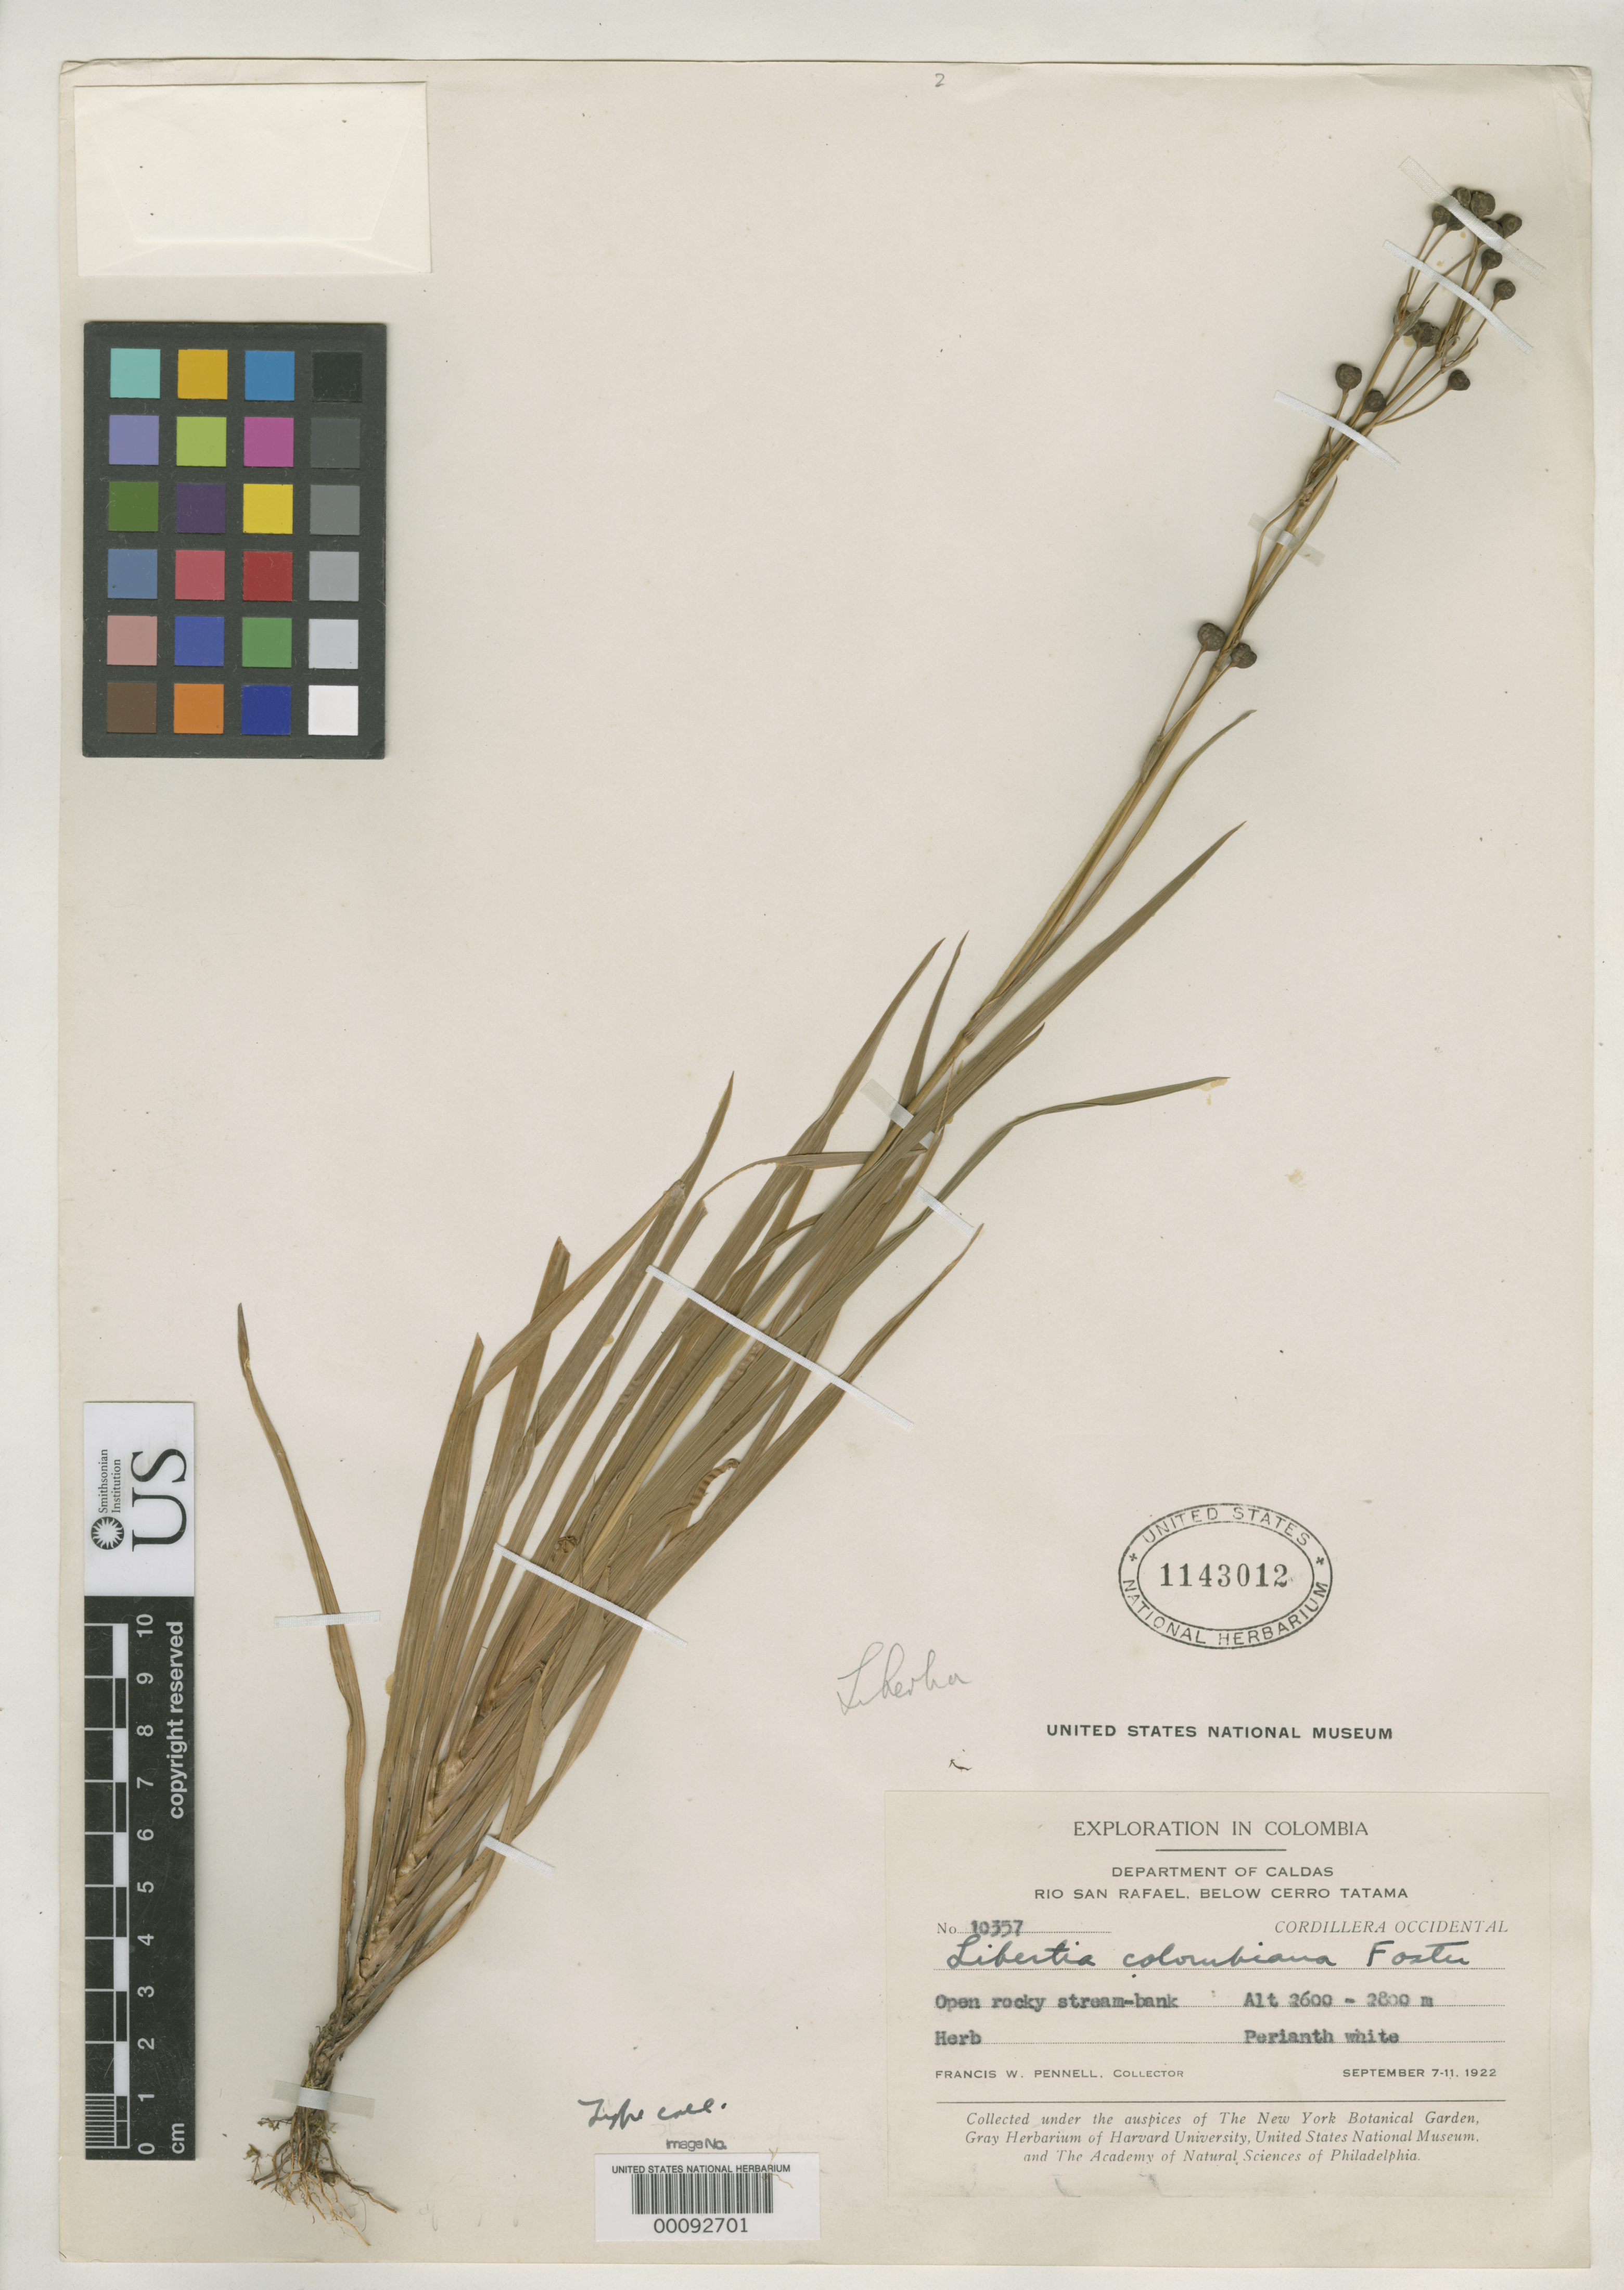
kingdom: Plantae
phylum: Tracheophyta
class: Liliopsida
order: Asparagales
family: Iridaceae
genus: Libertia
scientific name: Libertia colombiana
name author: R.C. Foster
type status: Isotype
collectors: F. W. Pennell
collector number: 10357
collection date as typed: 07 Sep 1922 to 11 Sep 1922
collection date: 1922-09-07/1922-09-11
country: Colombia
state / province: Caldas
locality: Rio San Rafael, below Cerro Tatama.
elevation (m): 2600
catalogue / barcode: US 1143012